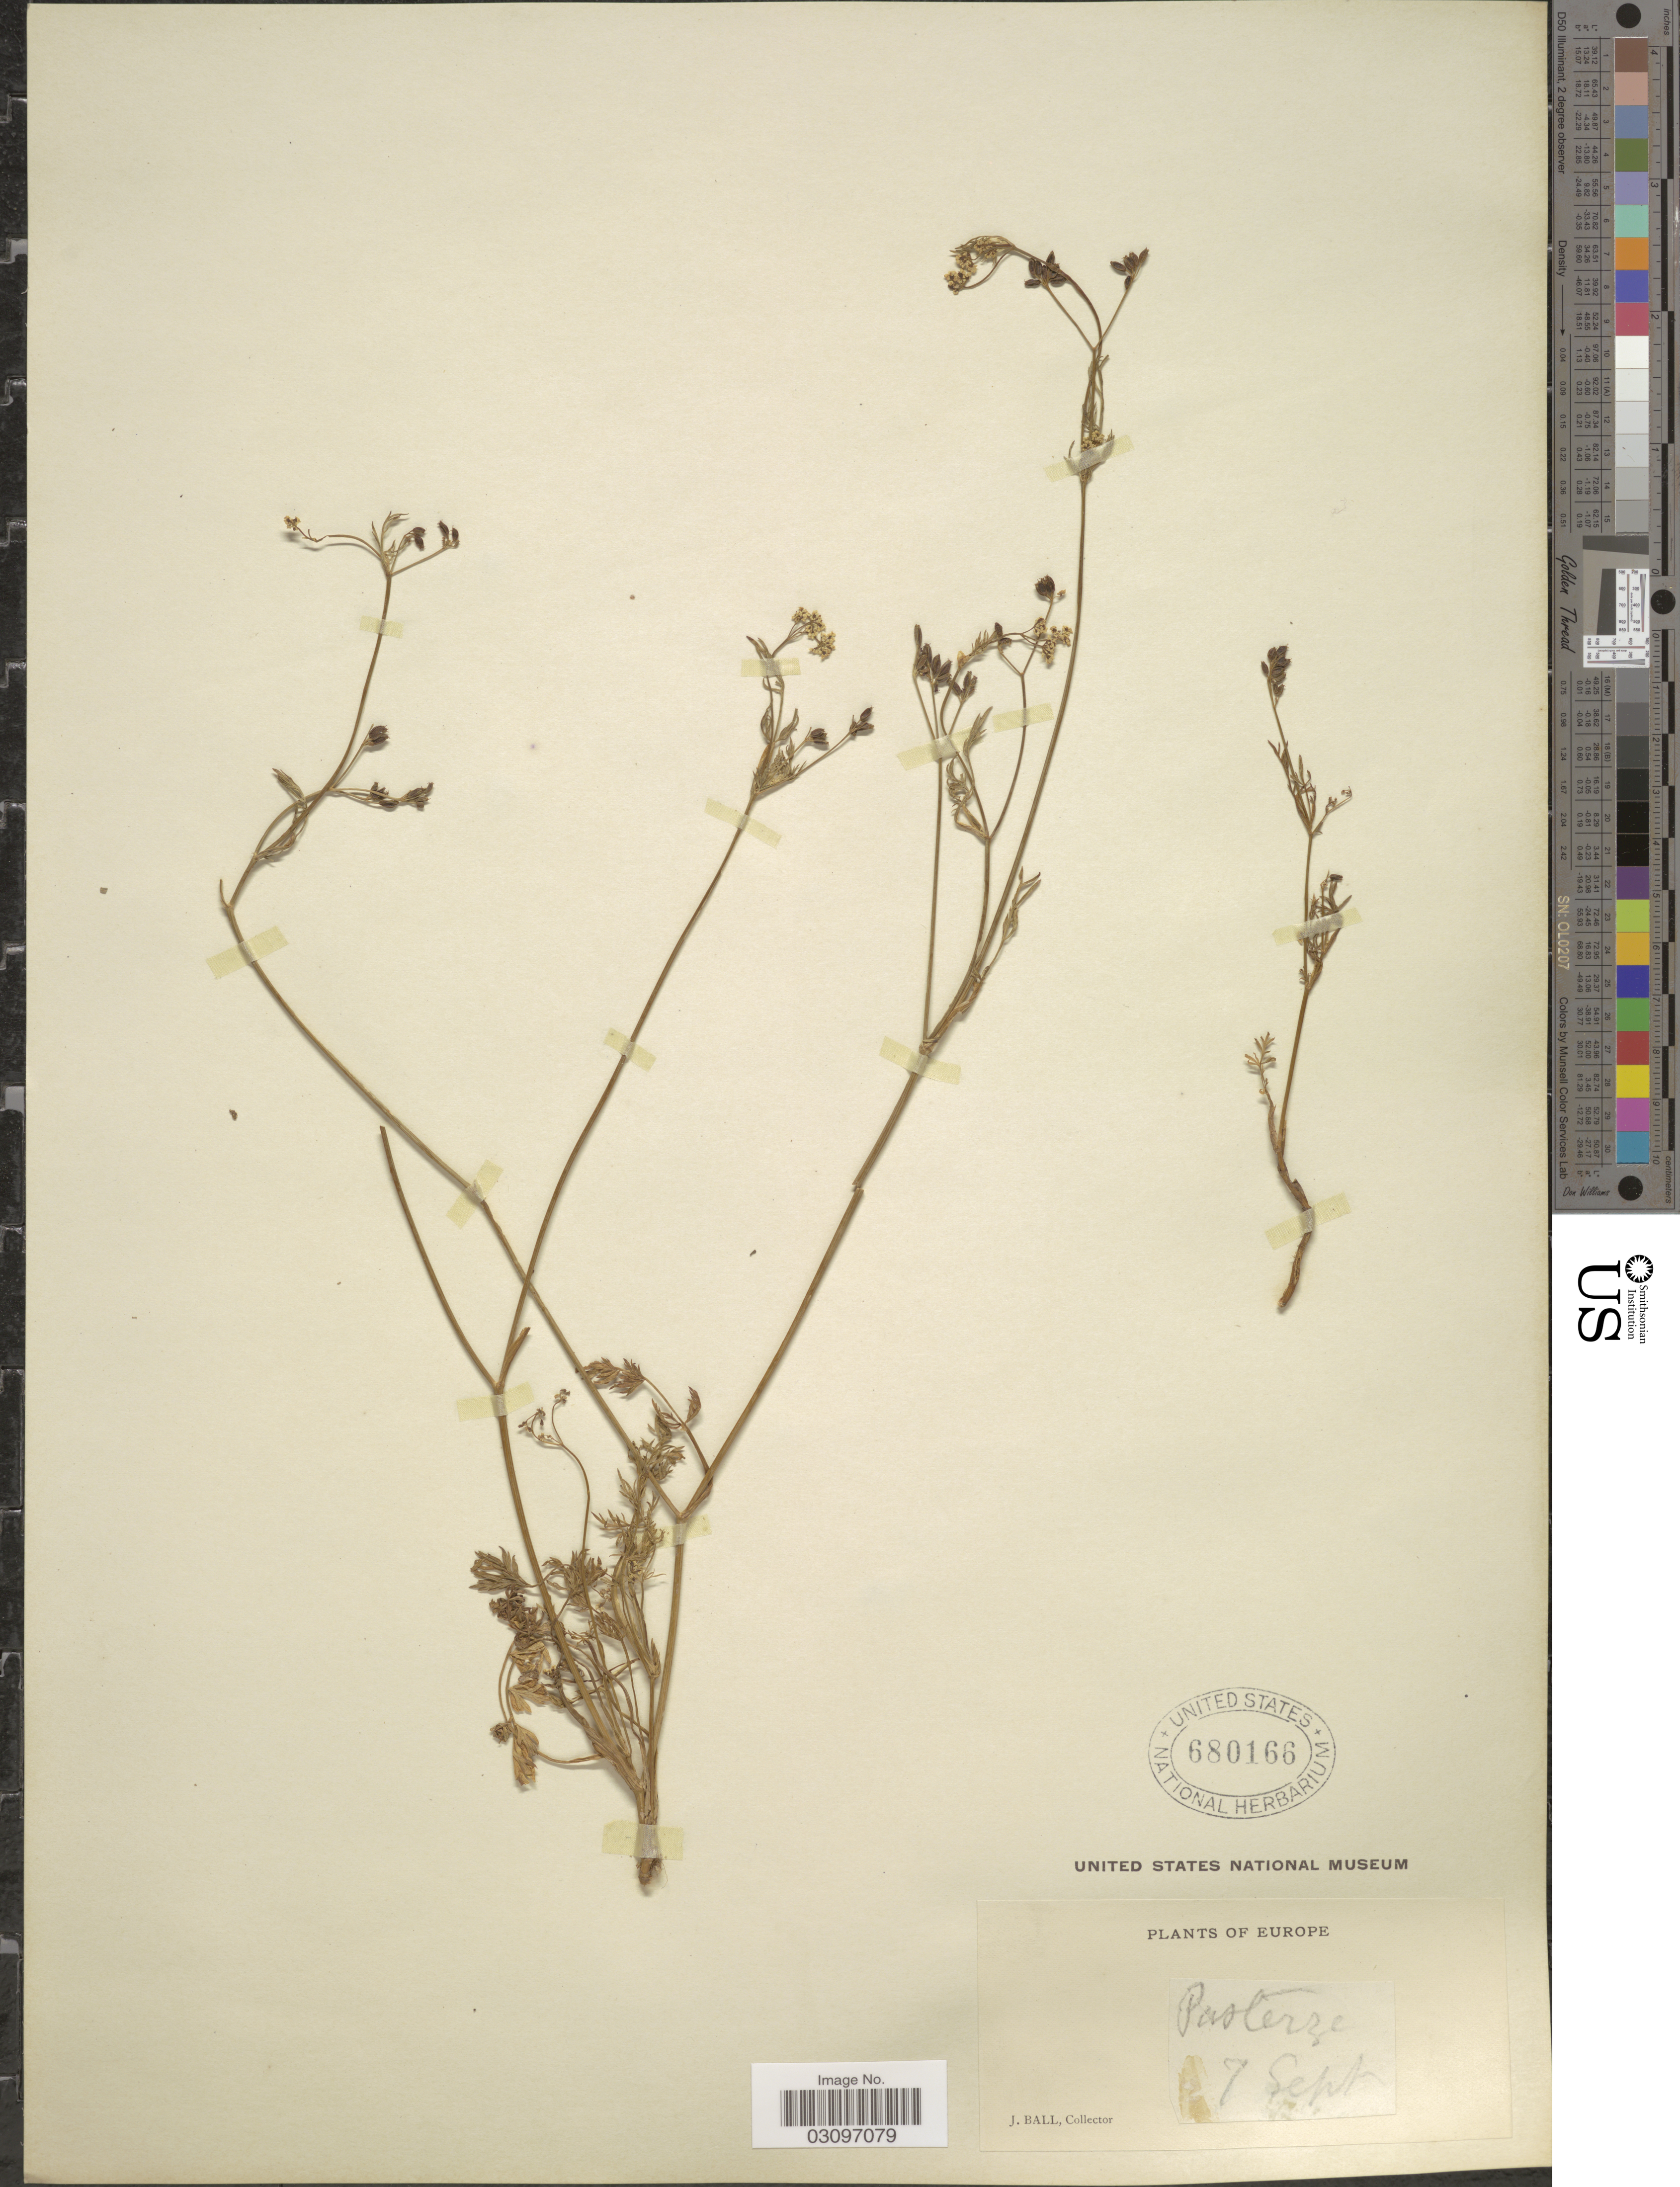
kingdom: Plantae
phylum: Tracheophyta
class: Magnoliopsida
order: Apiales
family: Apiaceae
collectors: J. Ball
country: Austria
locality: Europe. Pasterze.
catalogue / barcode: US 680166